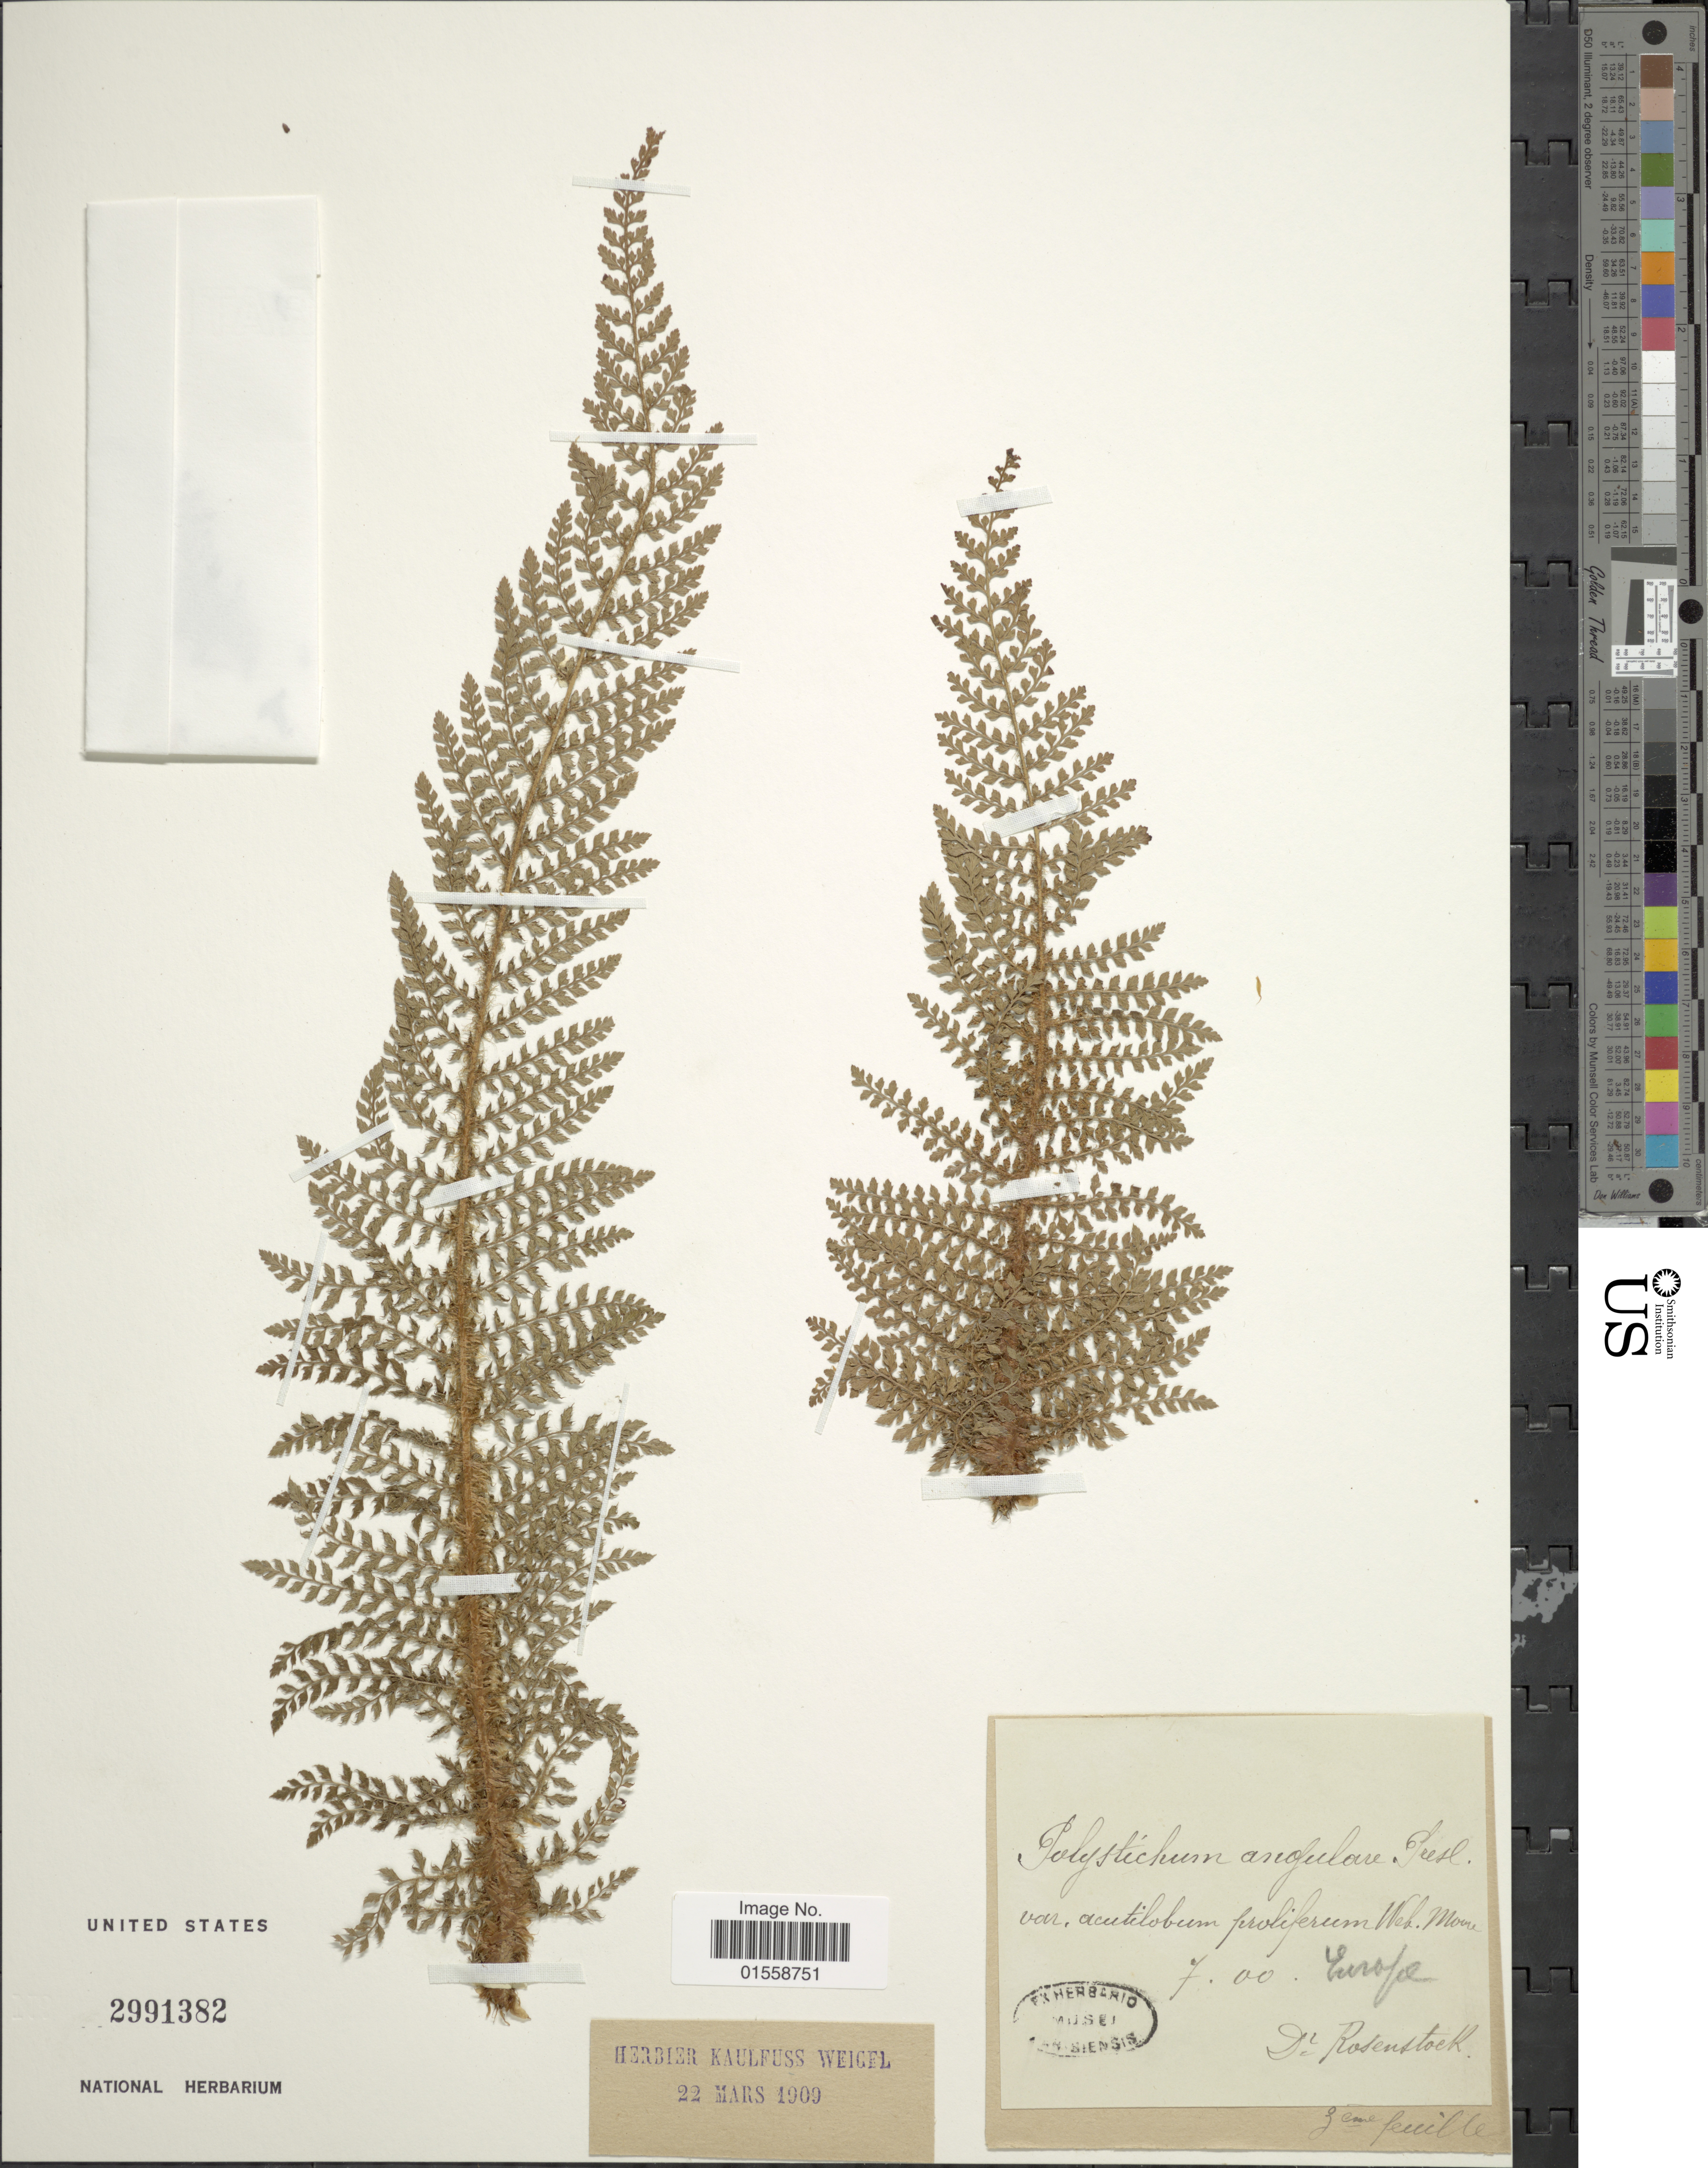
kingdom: Plantae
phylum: Tracheophyta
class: Polypodiopsida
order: Polypodiales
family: Dryopteridaceae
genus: Polystichum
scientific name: Polystichum setiferum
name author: (Forssk.) Moore ex Woynar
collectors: -- Rosenstock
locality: Europe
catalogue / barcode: US 2991382